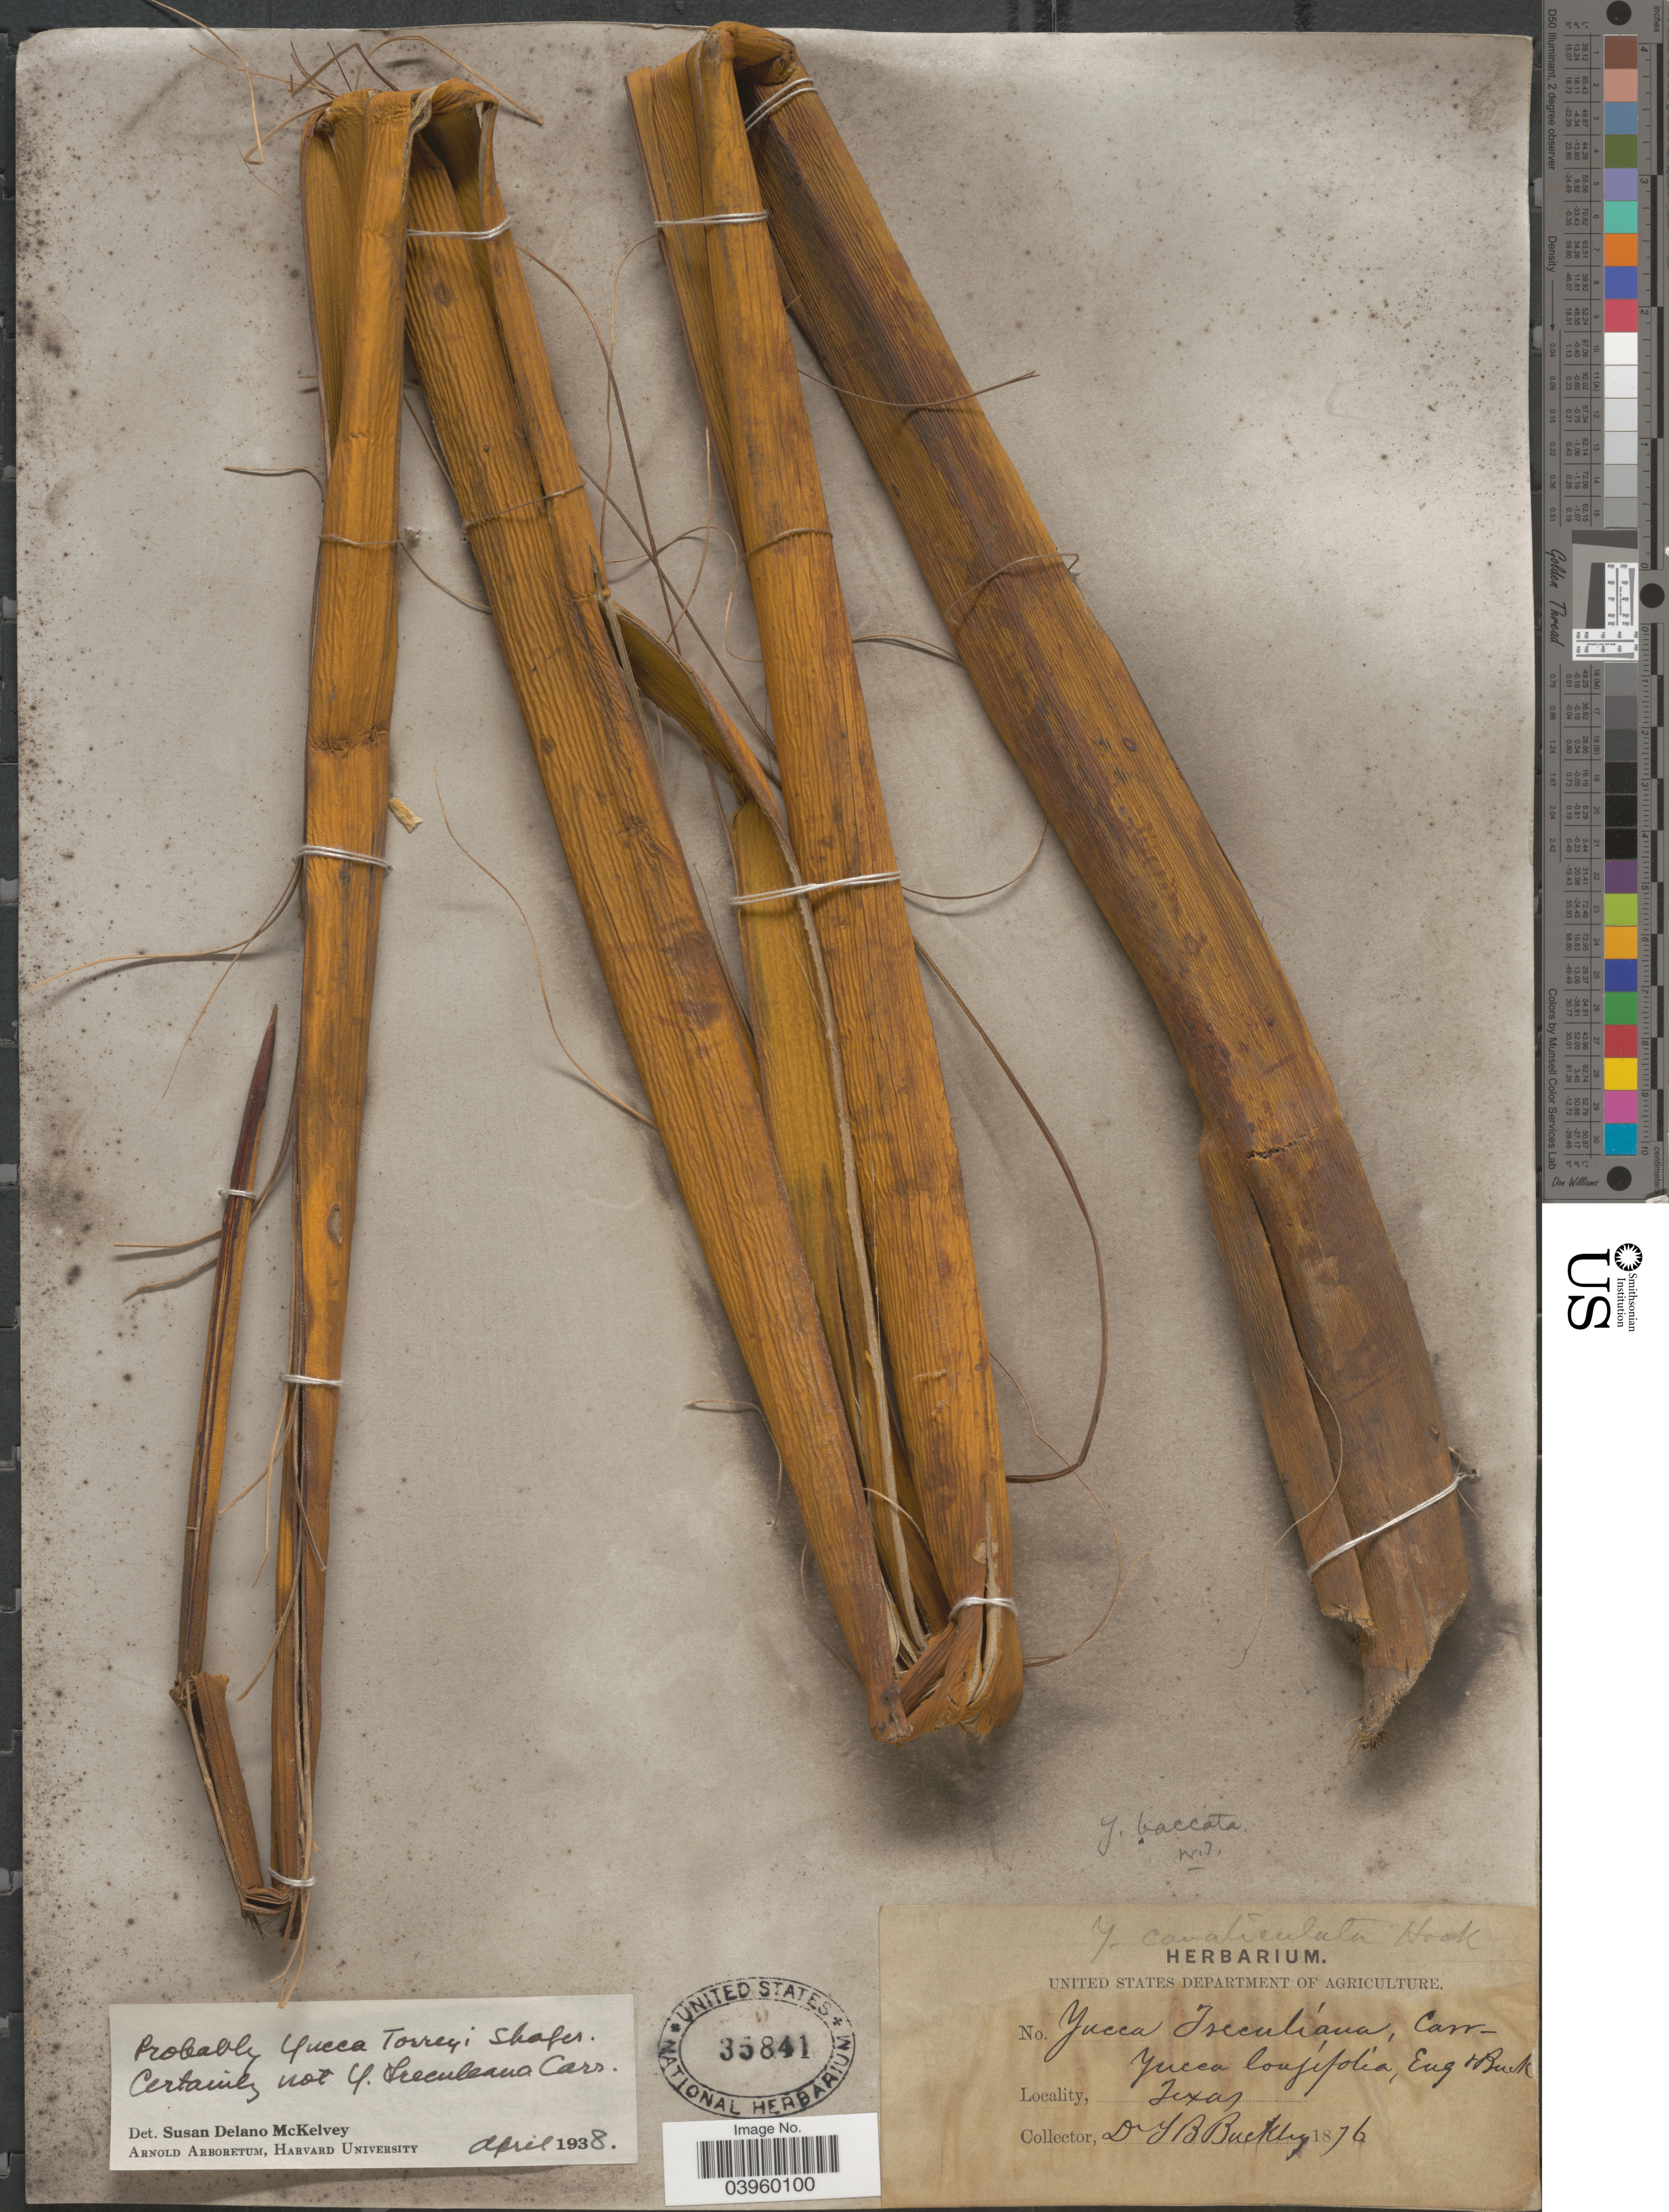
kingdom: Plantae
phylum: Tracheophyta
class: Liliopsida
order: Asparagales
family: Asparagaceae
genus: Yucca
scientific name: Yucca torreyi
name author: Shafer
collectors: D. Buckley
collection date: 1876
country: United States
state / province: Texas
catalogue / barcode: US 35841